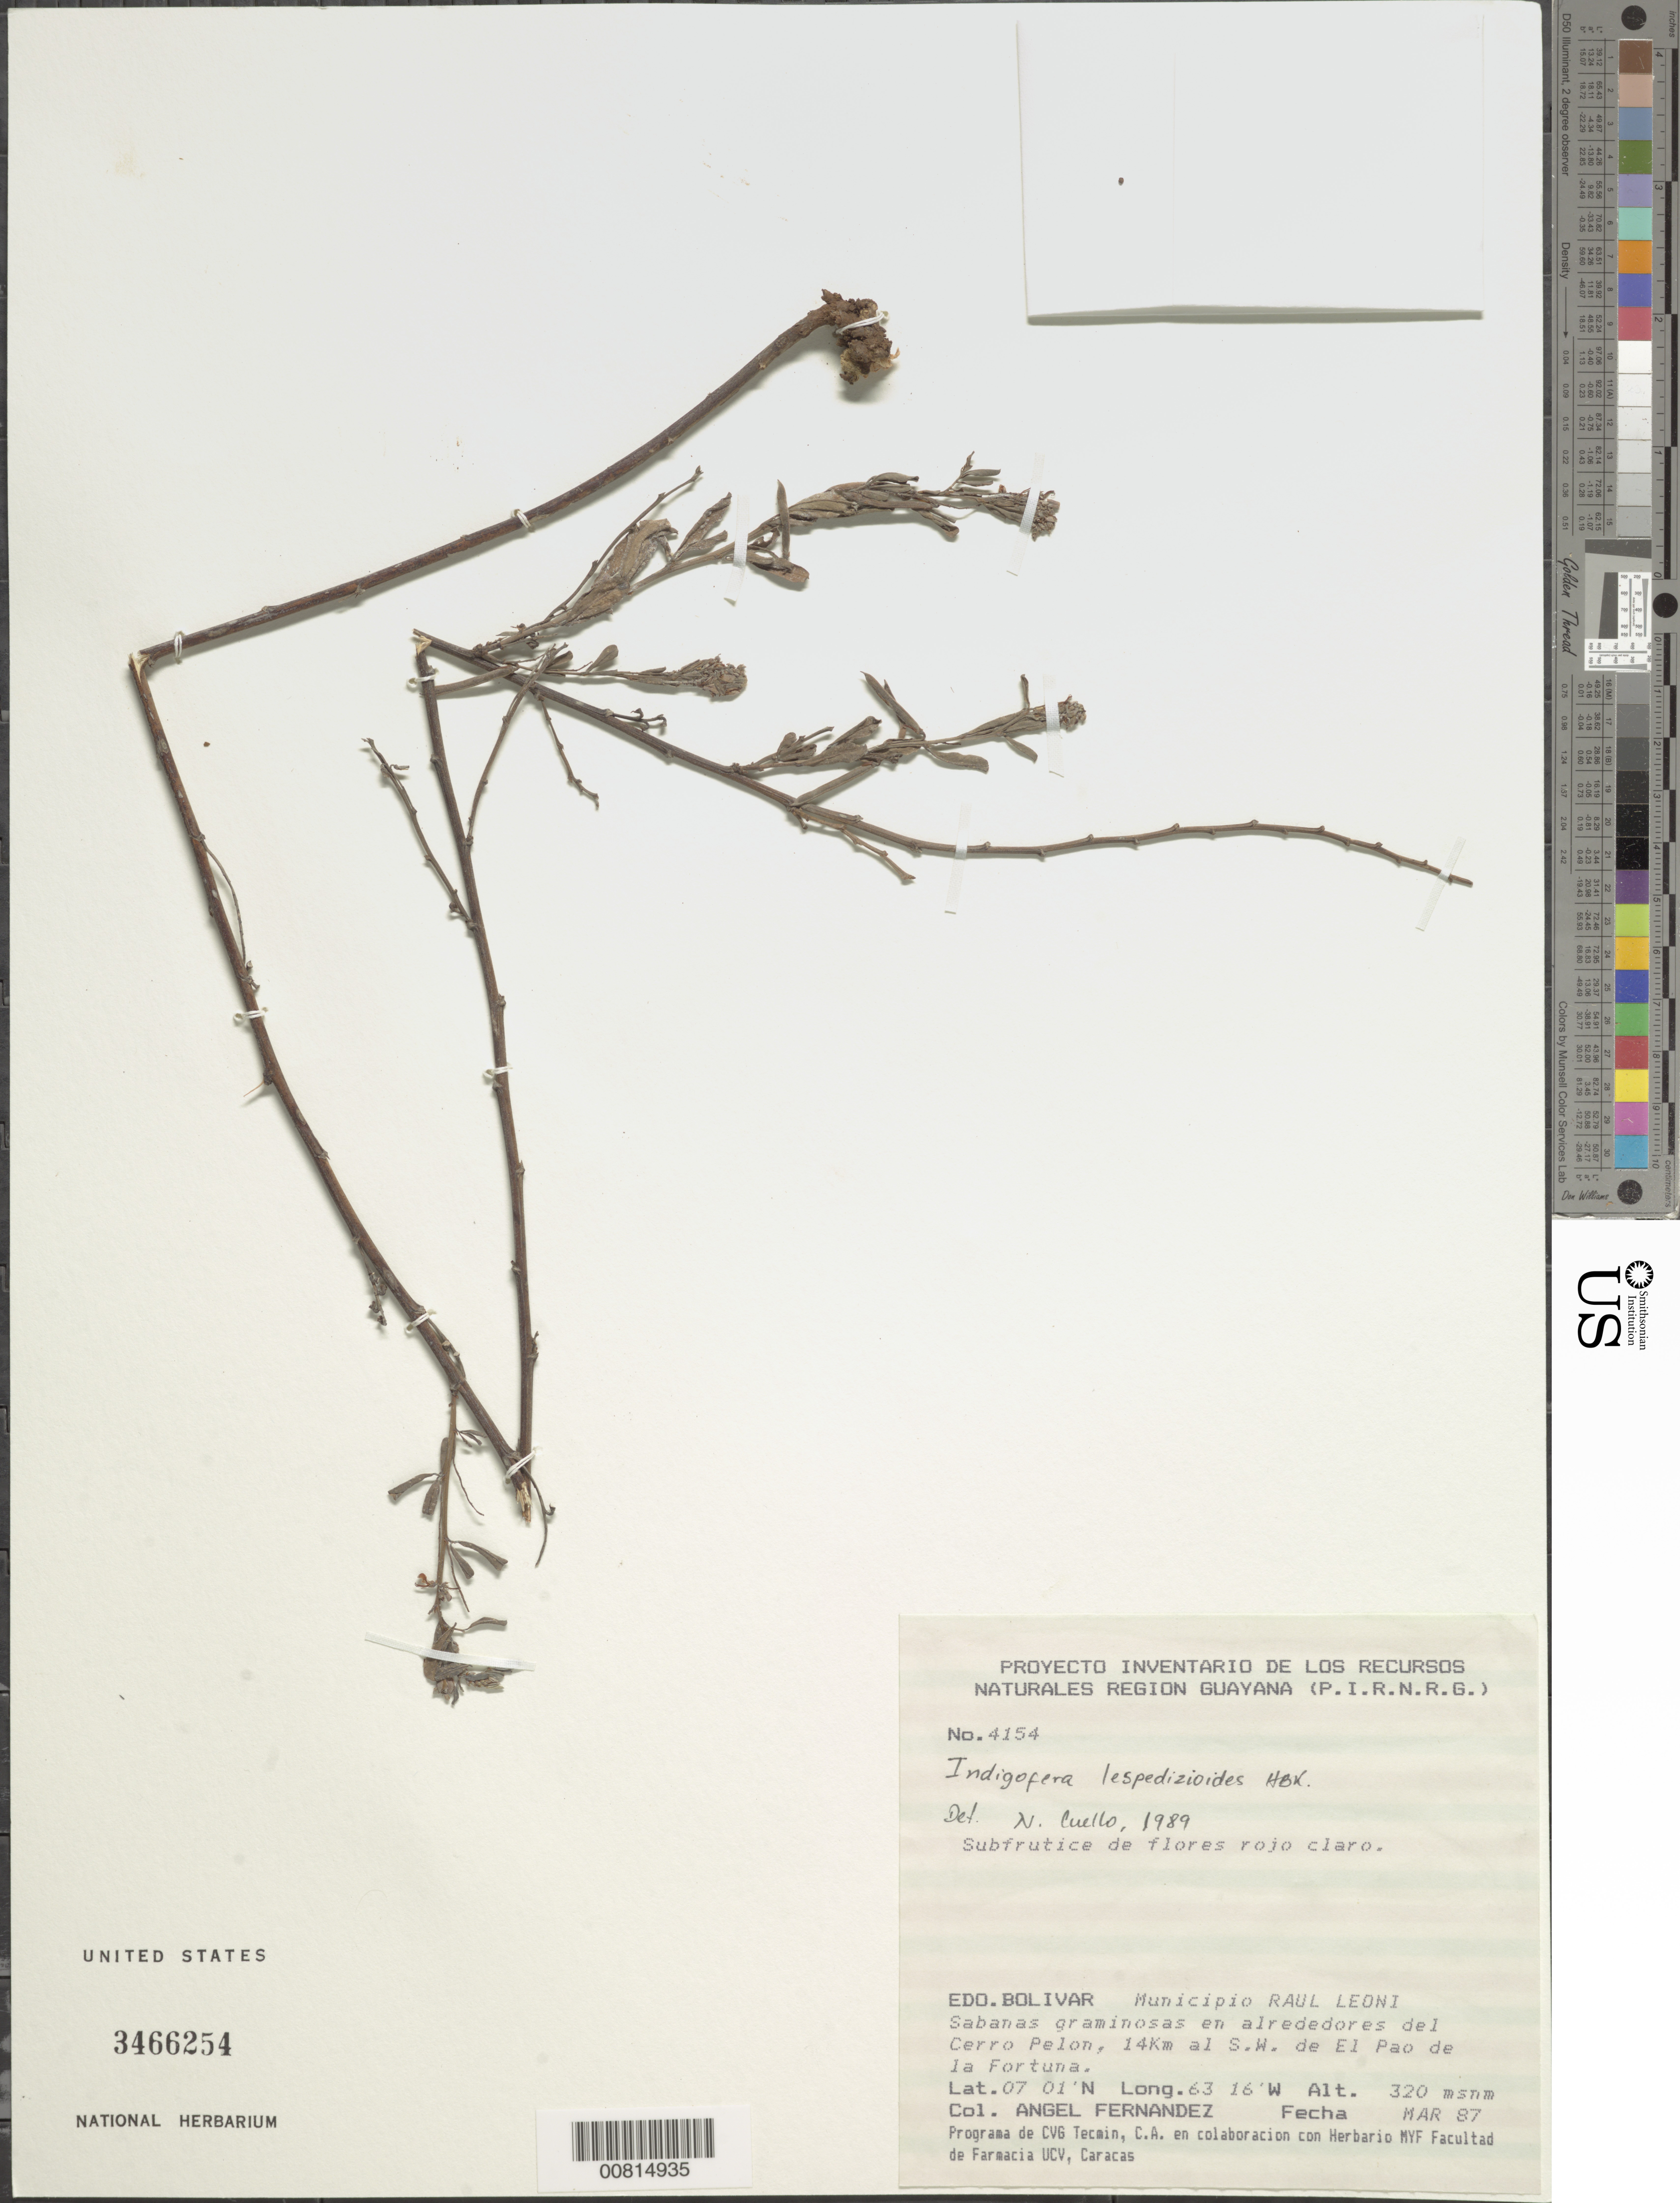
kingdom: Plantae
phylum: Tracheophyta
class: Magnoliopsida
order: Fabales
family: Fabaceae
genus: Indigofera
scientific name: Indigofera lespedezioides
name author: Kunth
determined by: Cuello, Nidia L.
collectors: A. Fernández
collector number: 4154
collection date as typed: Mar-87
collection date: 1987-03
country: Venezuela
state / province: Bolívar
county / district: Angostura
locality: Mun. Raúl Leoni [=Angostura], Cerro Pelon, 14 km SW de El Pao de la Fortuna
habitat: Sabanas graminosas en alrededores del cerro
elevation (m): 320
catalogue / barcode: US 3466254